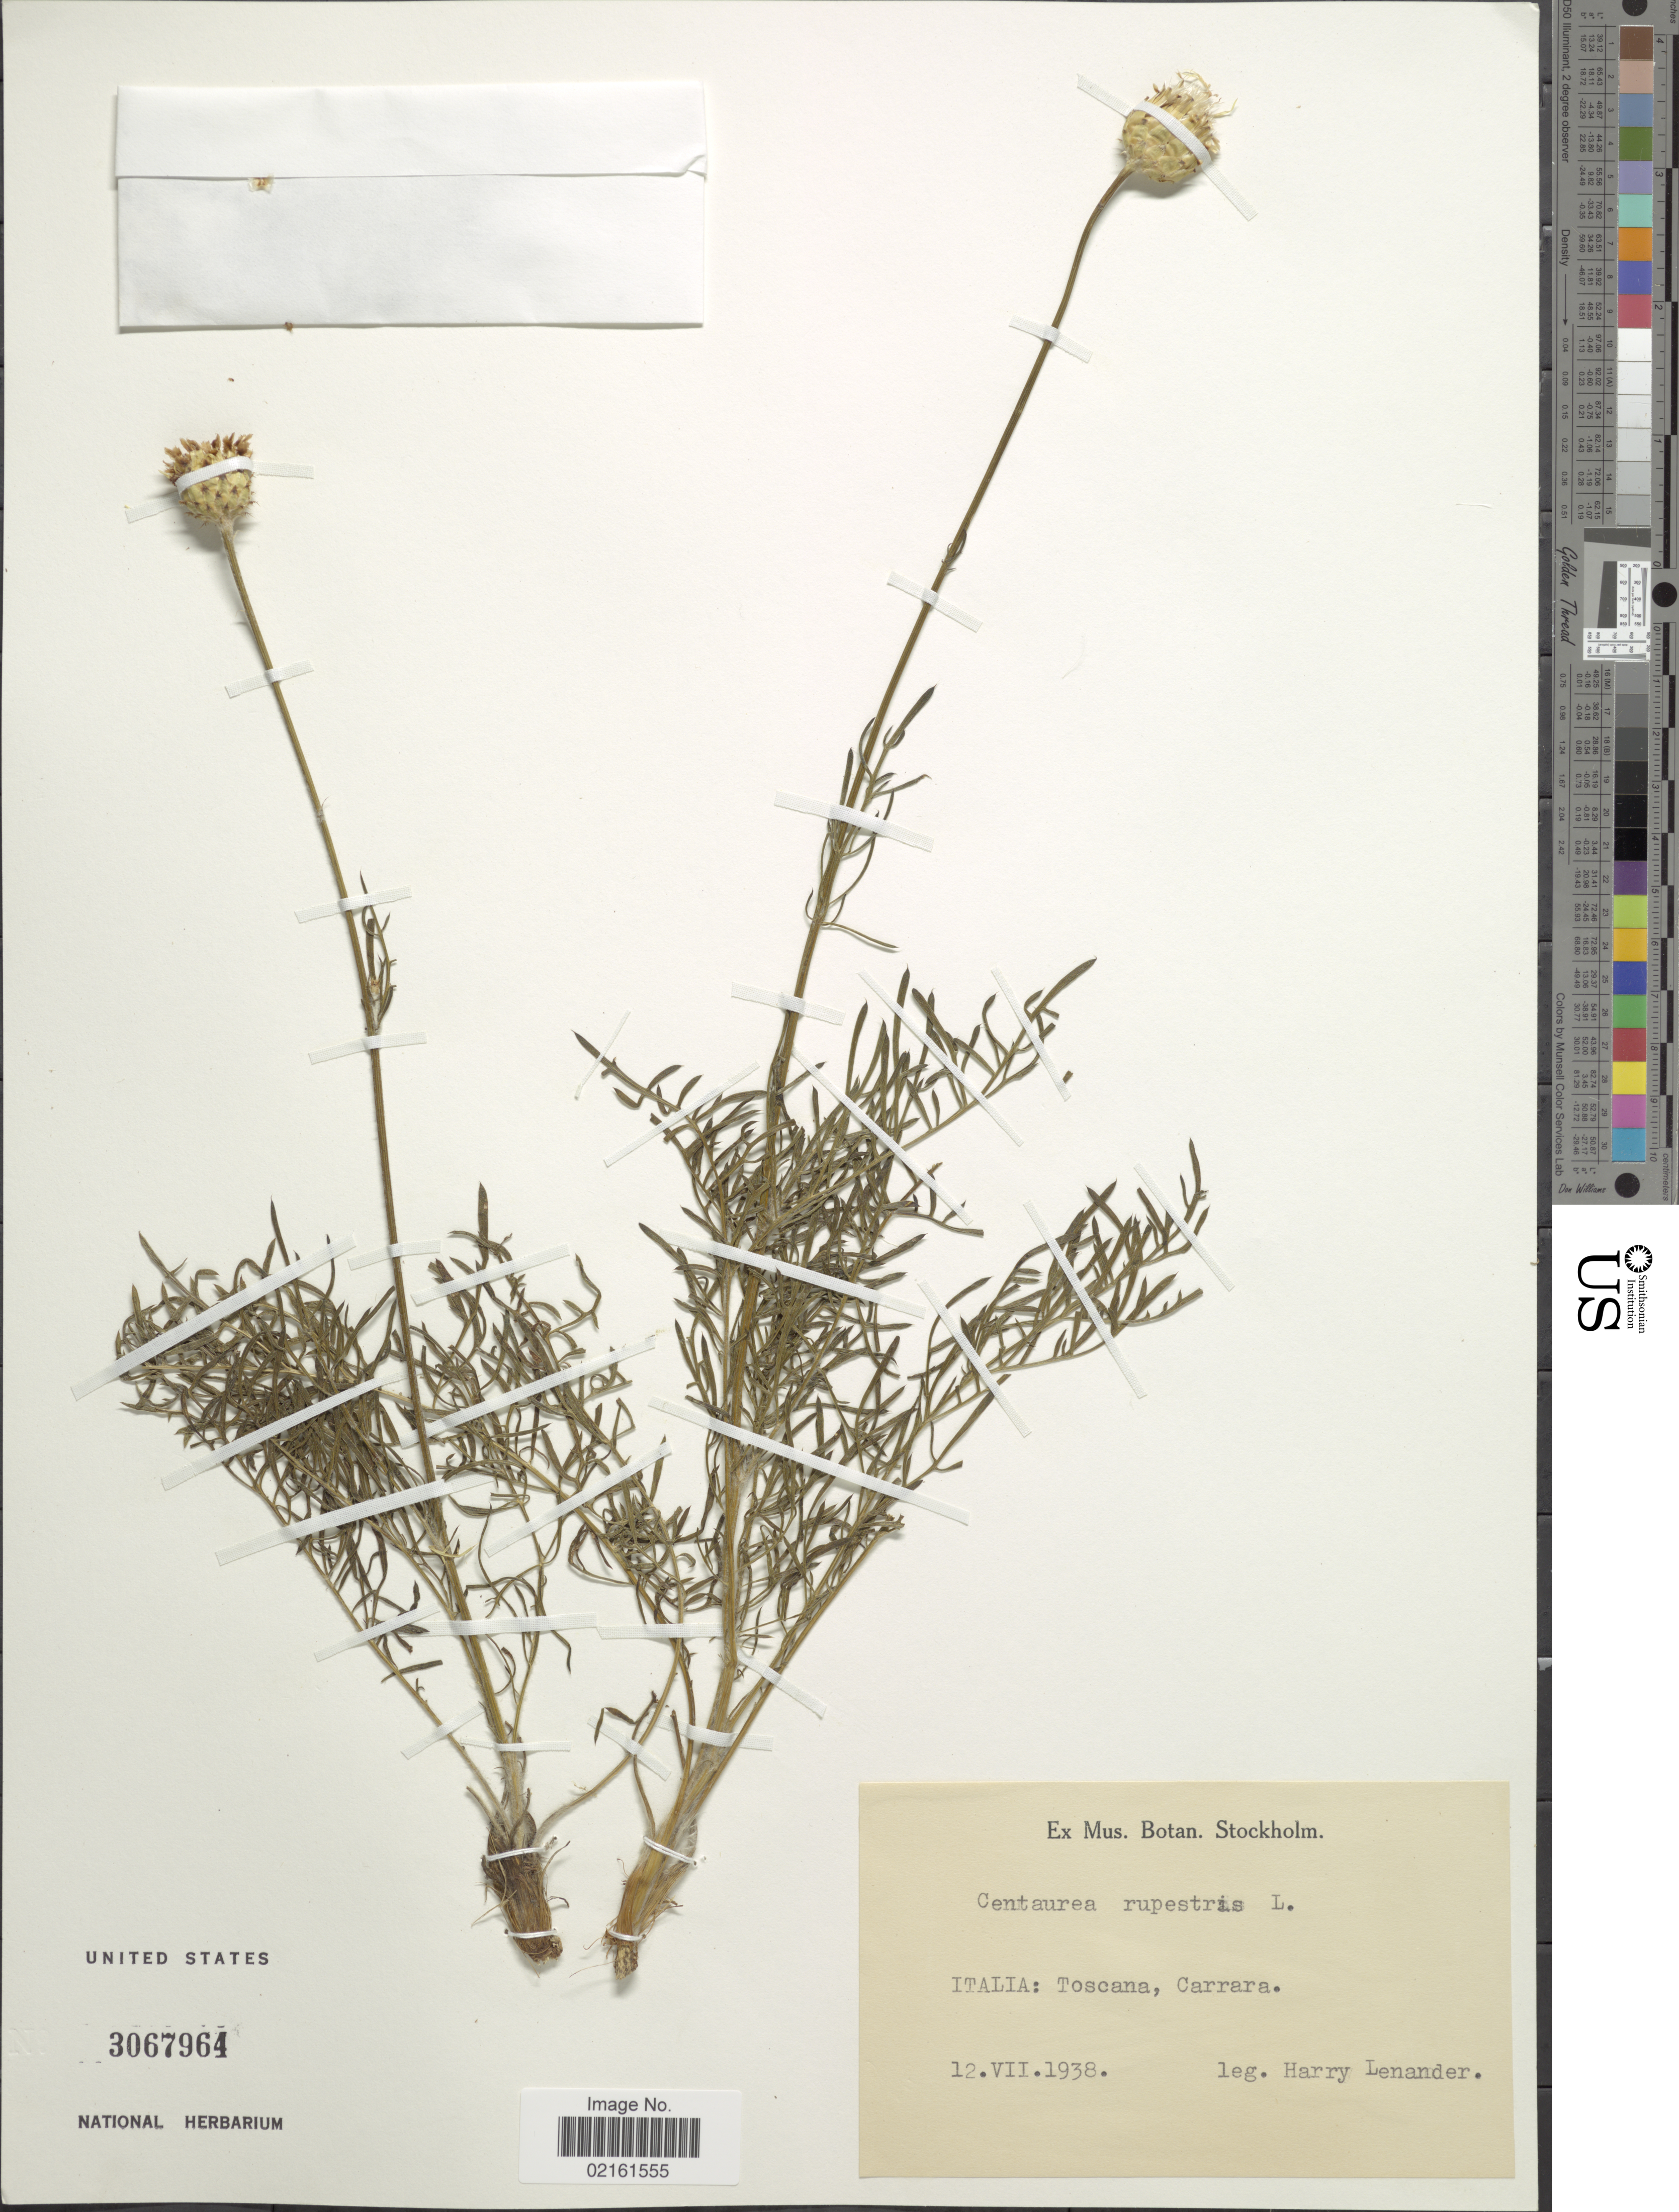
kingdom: Plantae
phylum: Tracheophyta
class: Magnoliopsida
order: Asterales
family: Asteraceae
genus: Centaurea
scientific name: Centaurea rupestris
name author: L.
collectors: H. Lenander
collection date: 1938-07-12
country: Italy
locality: Toscana, Carrara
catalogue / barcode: US 3067964